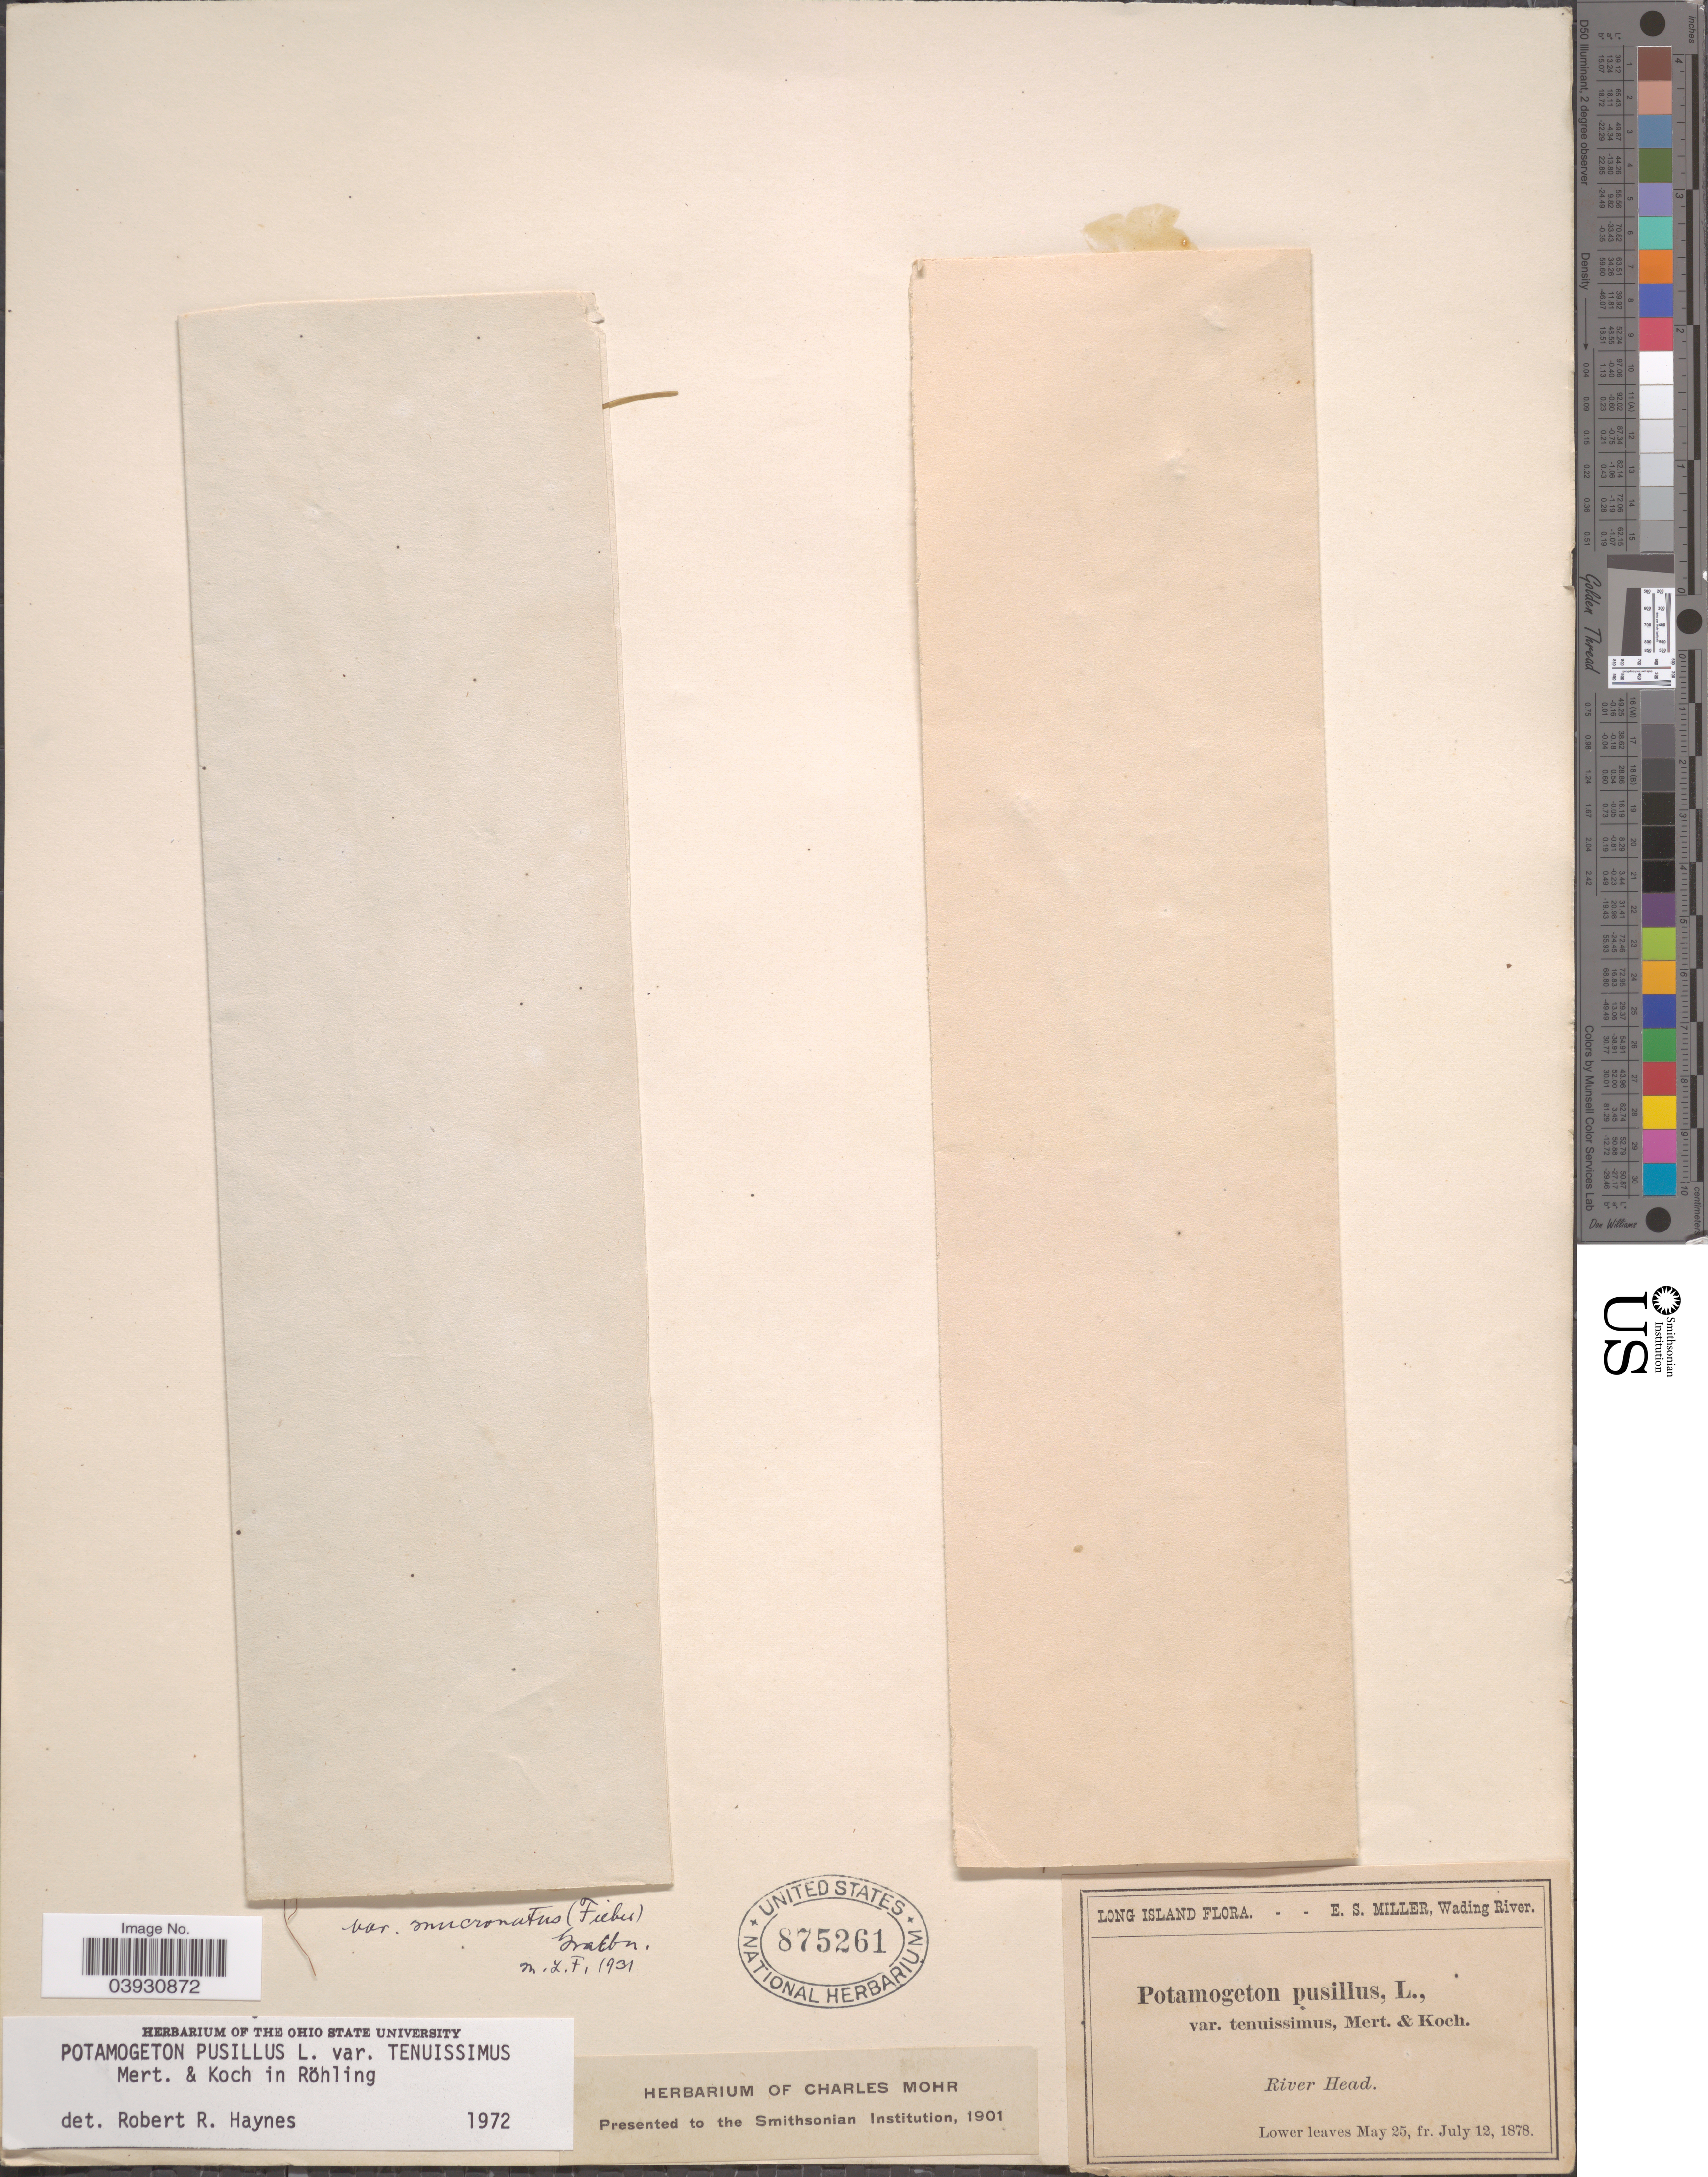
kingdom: Plantae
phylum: Tracheophyta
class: Liliopsida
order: Alismatales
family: Potamogetonaceae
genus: Potamogeton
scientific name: Potamogeton pusillus subsp. tenuissimus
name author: Mert. & W.D.J. Koch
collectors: E. S. Miller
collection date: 1878-05-25/1878-07-12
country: United States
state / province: New York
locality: Long Island. River Head.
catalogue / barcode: US 875261